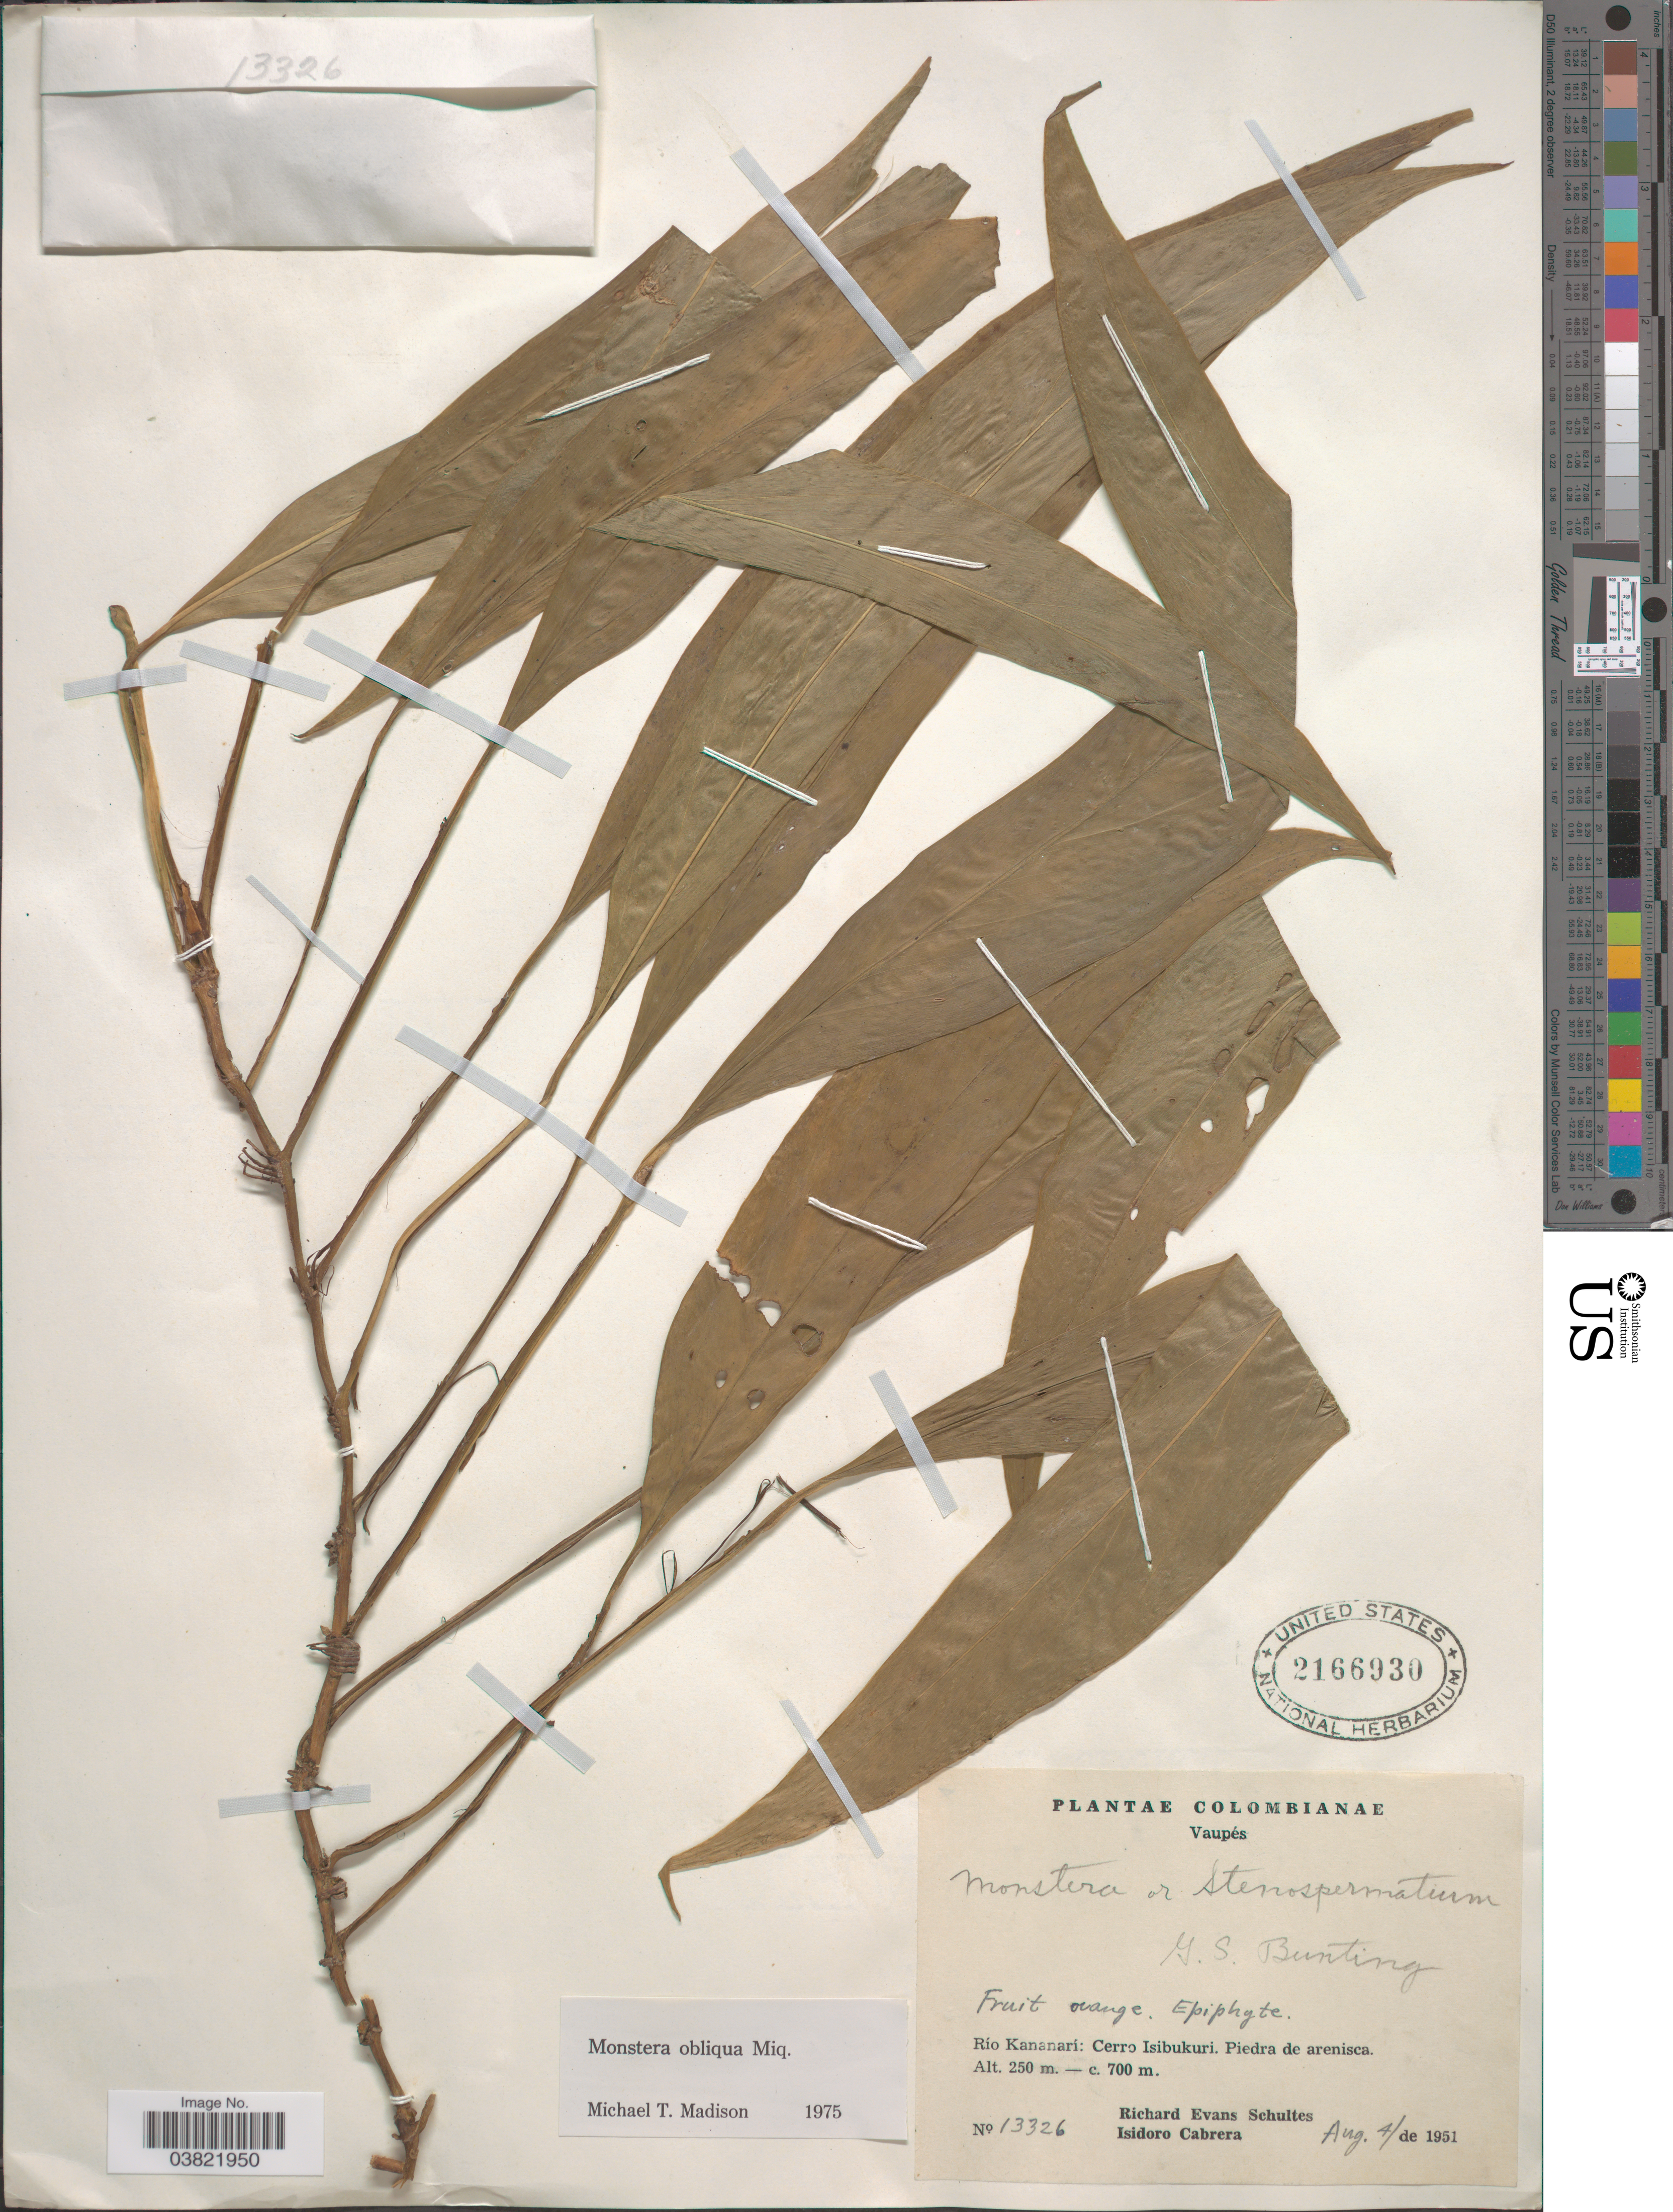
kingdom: Plantae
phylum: Tracheophyta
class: Liliopsida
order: Alismatales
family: Araceae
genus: Monstera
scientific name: Monstera obliqua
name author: Miq.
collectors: R. E. Schultes & I. Cabrera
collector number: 13326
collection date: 1951-08-04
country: Colombia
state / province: Vaupés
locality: Río Kananarí: Cerro Isibukuri. Piedra de arenisca.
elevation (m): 250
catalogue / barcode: US 2166930